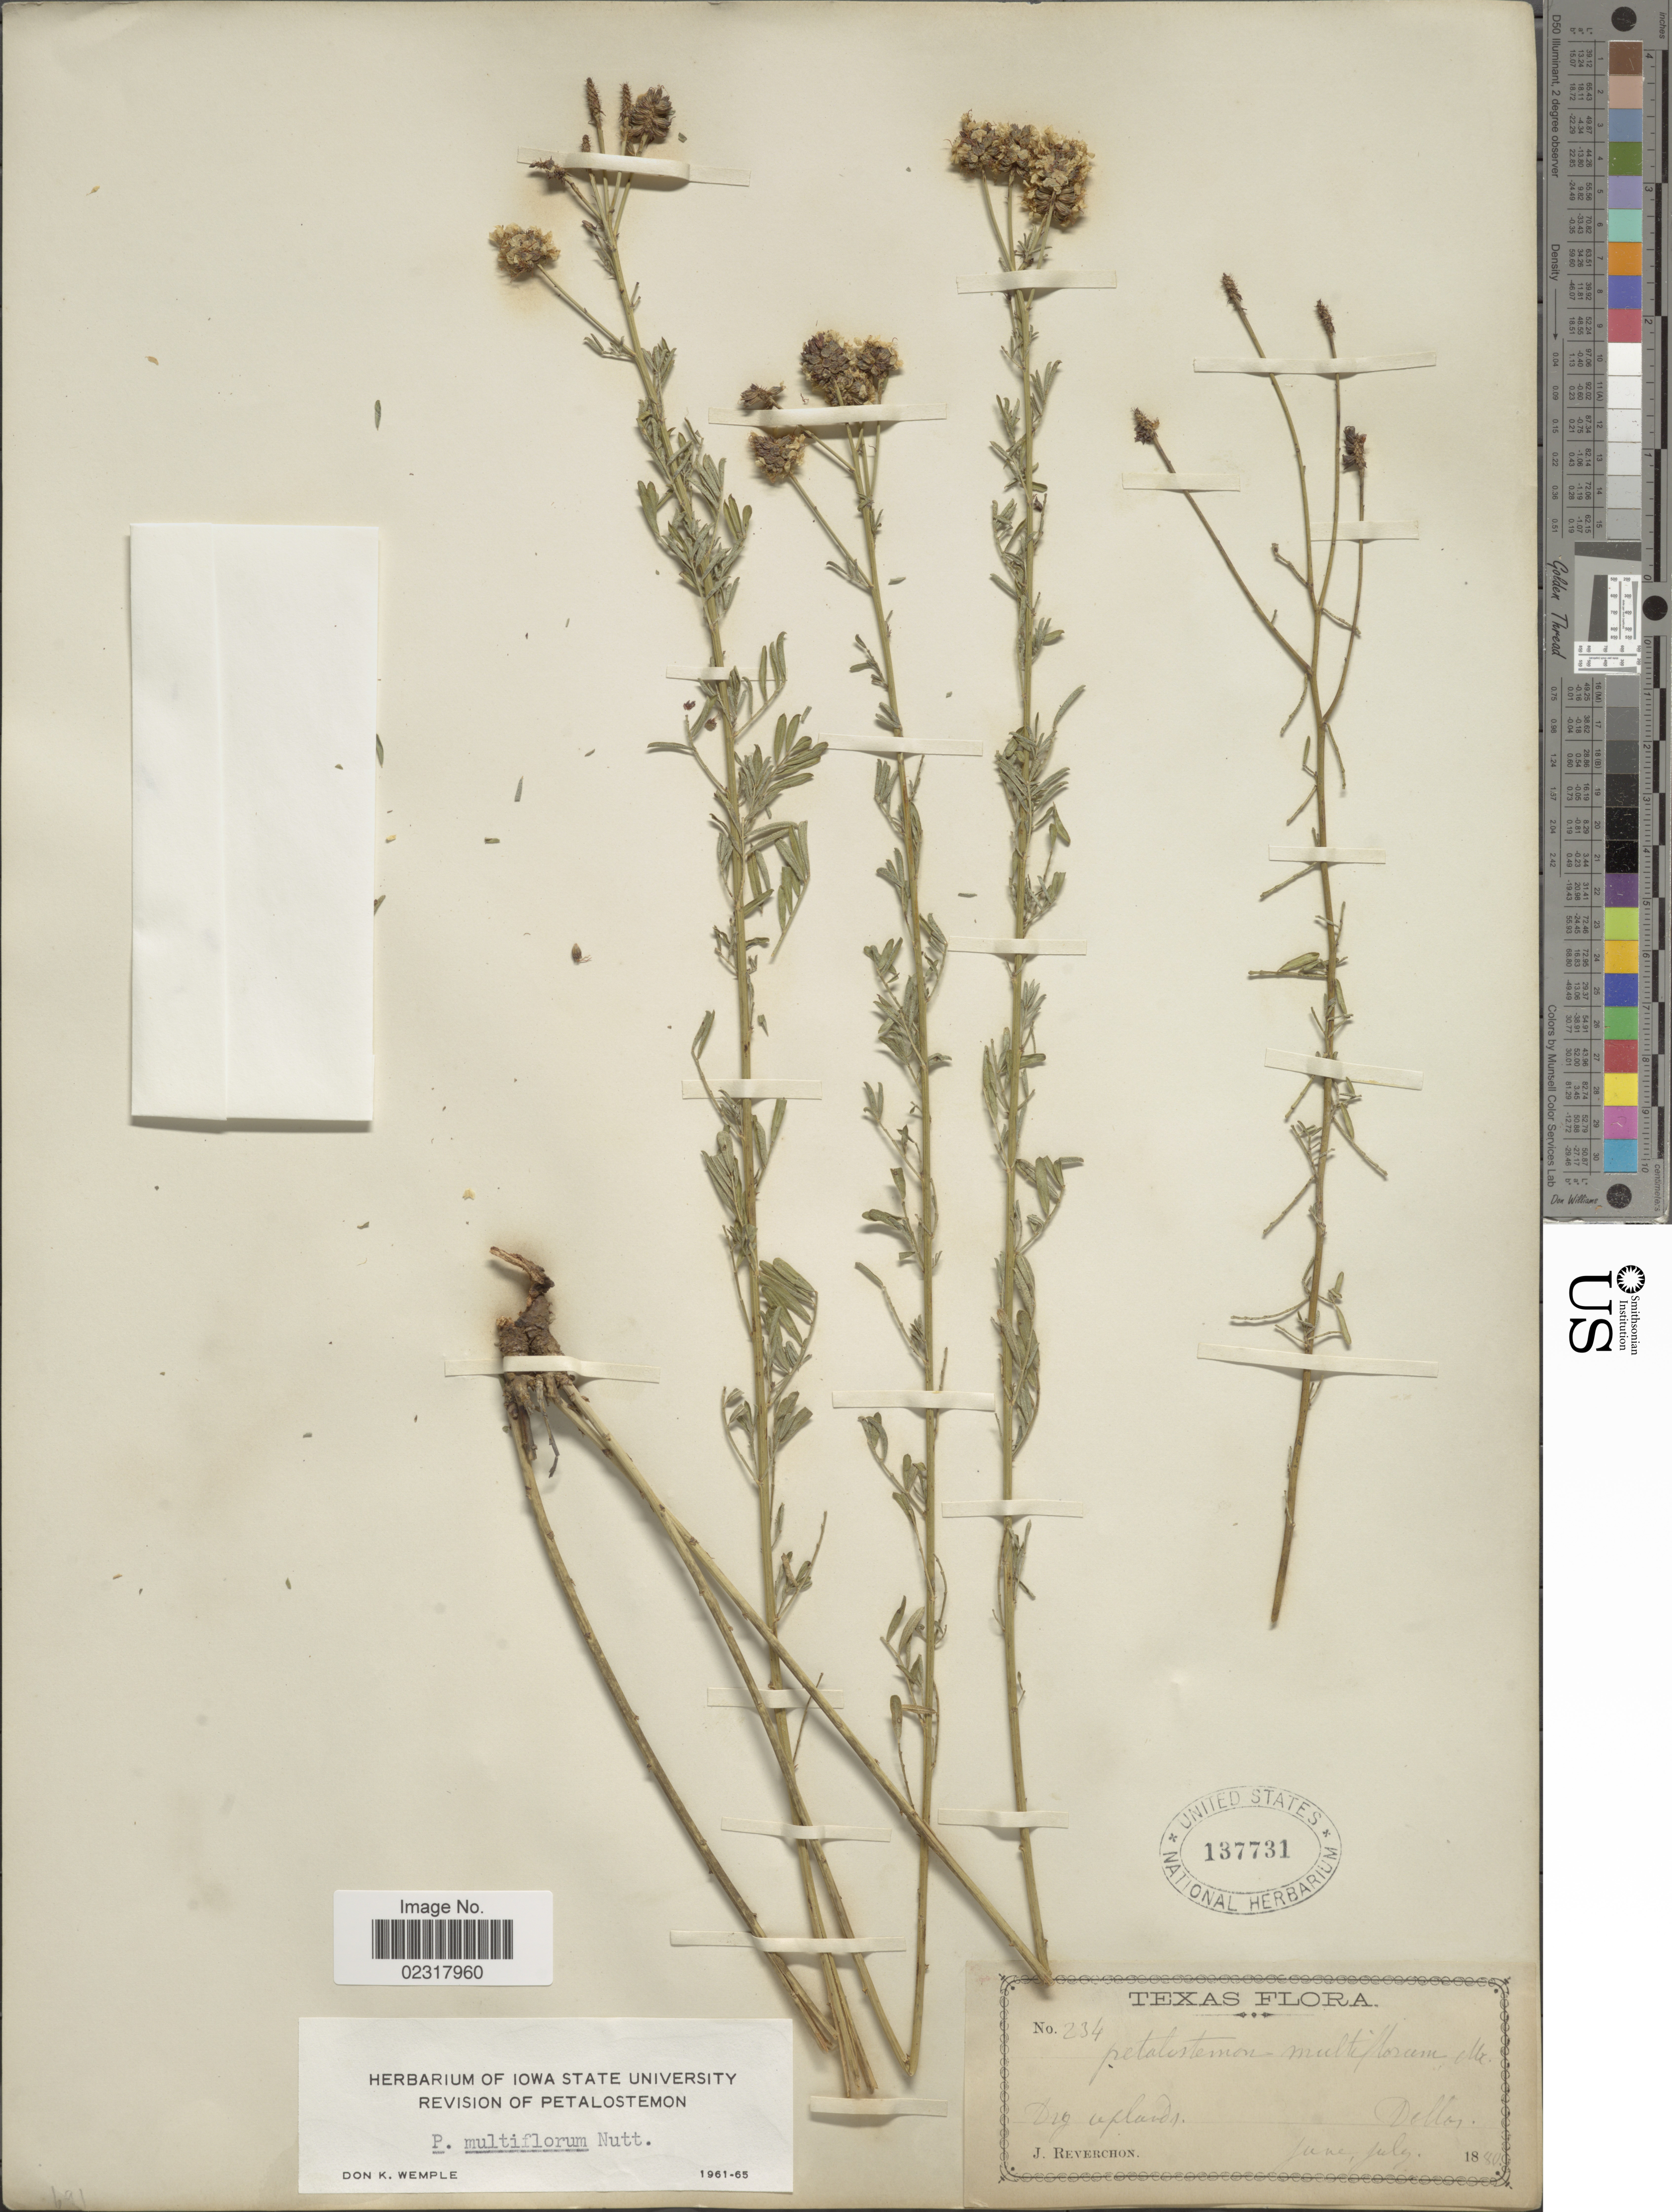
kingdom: Plantae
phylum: Tracheophyta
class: Magnoliopsida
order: Fabales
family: Fabaceae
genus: Dalea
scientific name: Dalea multiflora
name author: (Nutt.) Shinners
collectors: J. Reverchon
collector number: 234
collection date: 1880-06/1880-07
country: United States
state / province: Texas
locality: Dallas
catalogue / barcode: US 137731